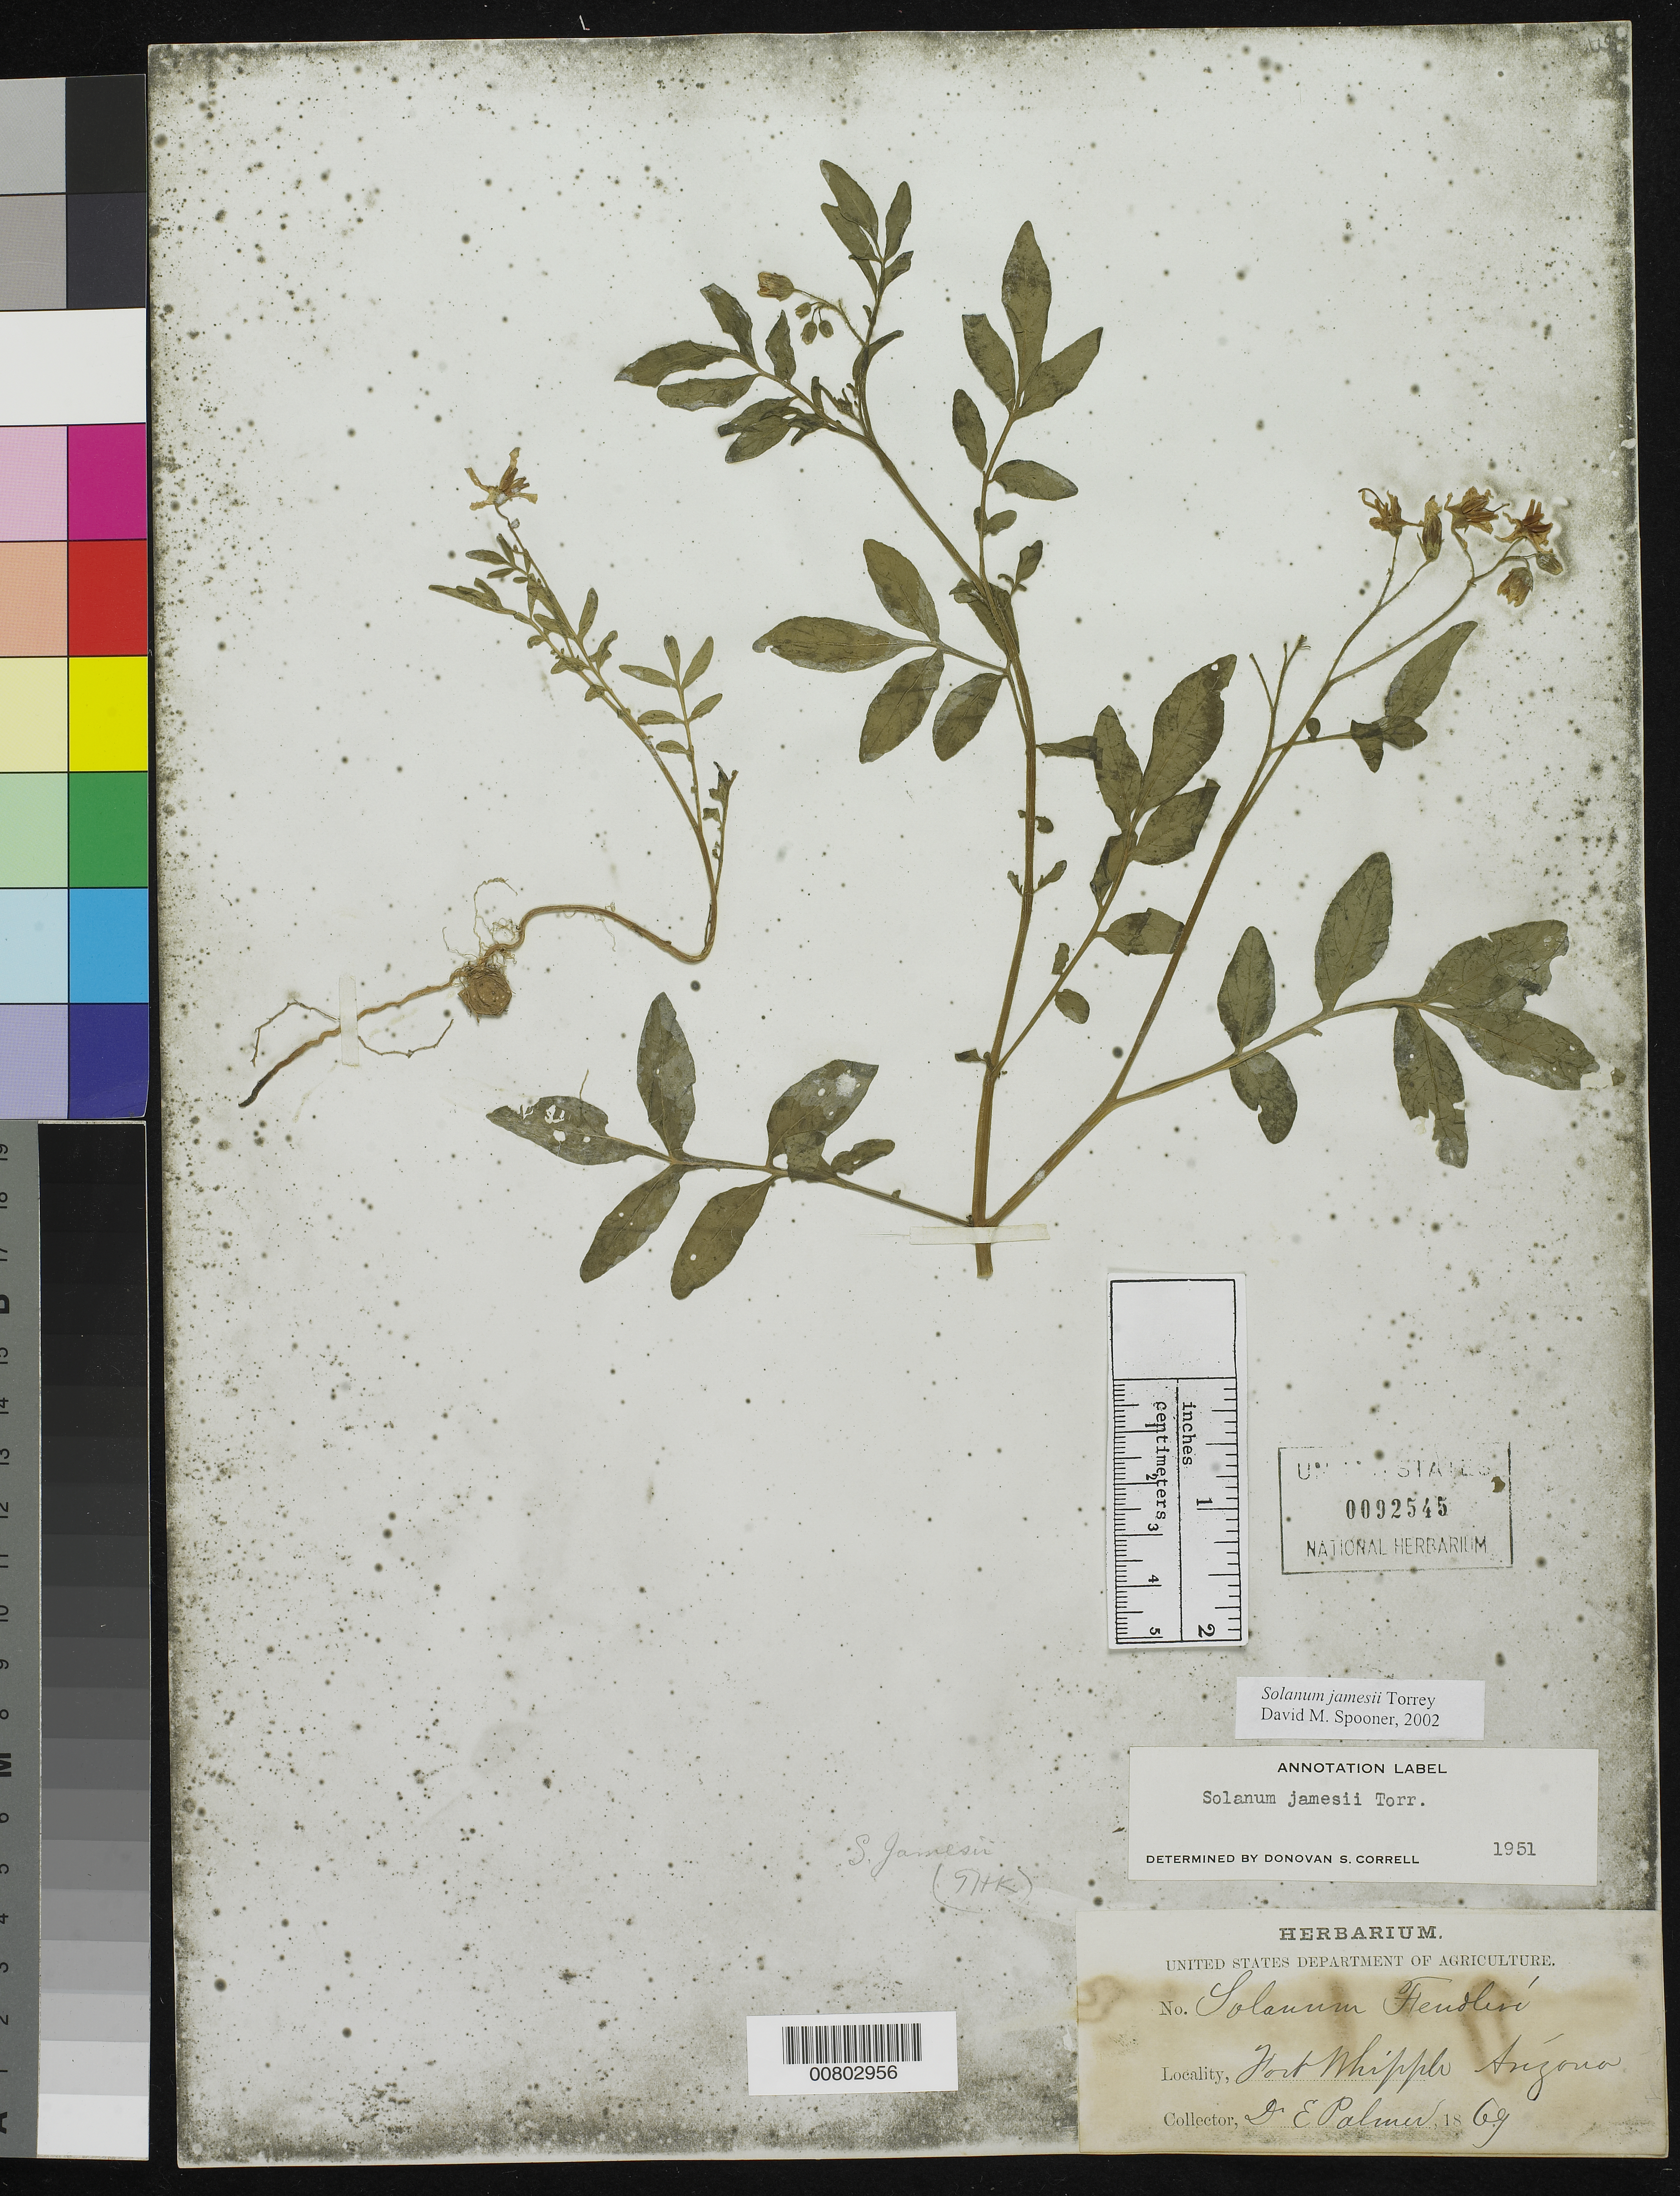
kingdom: Plantae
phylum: Tracheophyta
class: Magnoliopsida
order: Solanales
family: Solanaceae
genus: Solanum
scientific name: Solanum jamesii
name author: Torr.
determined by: Spooner, D. M., (PTIS)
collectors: E. Palmer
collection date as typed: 1869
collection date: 1869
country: United States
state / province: Arizona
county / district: Yavapai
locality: Fort Whipple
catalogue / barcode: US 92545